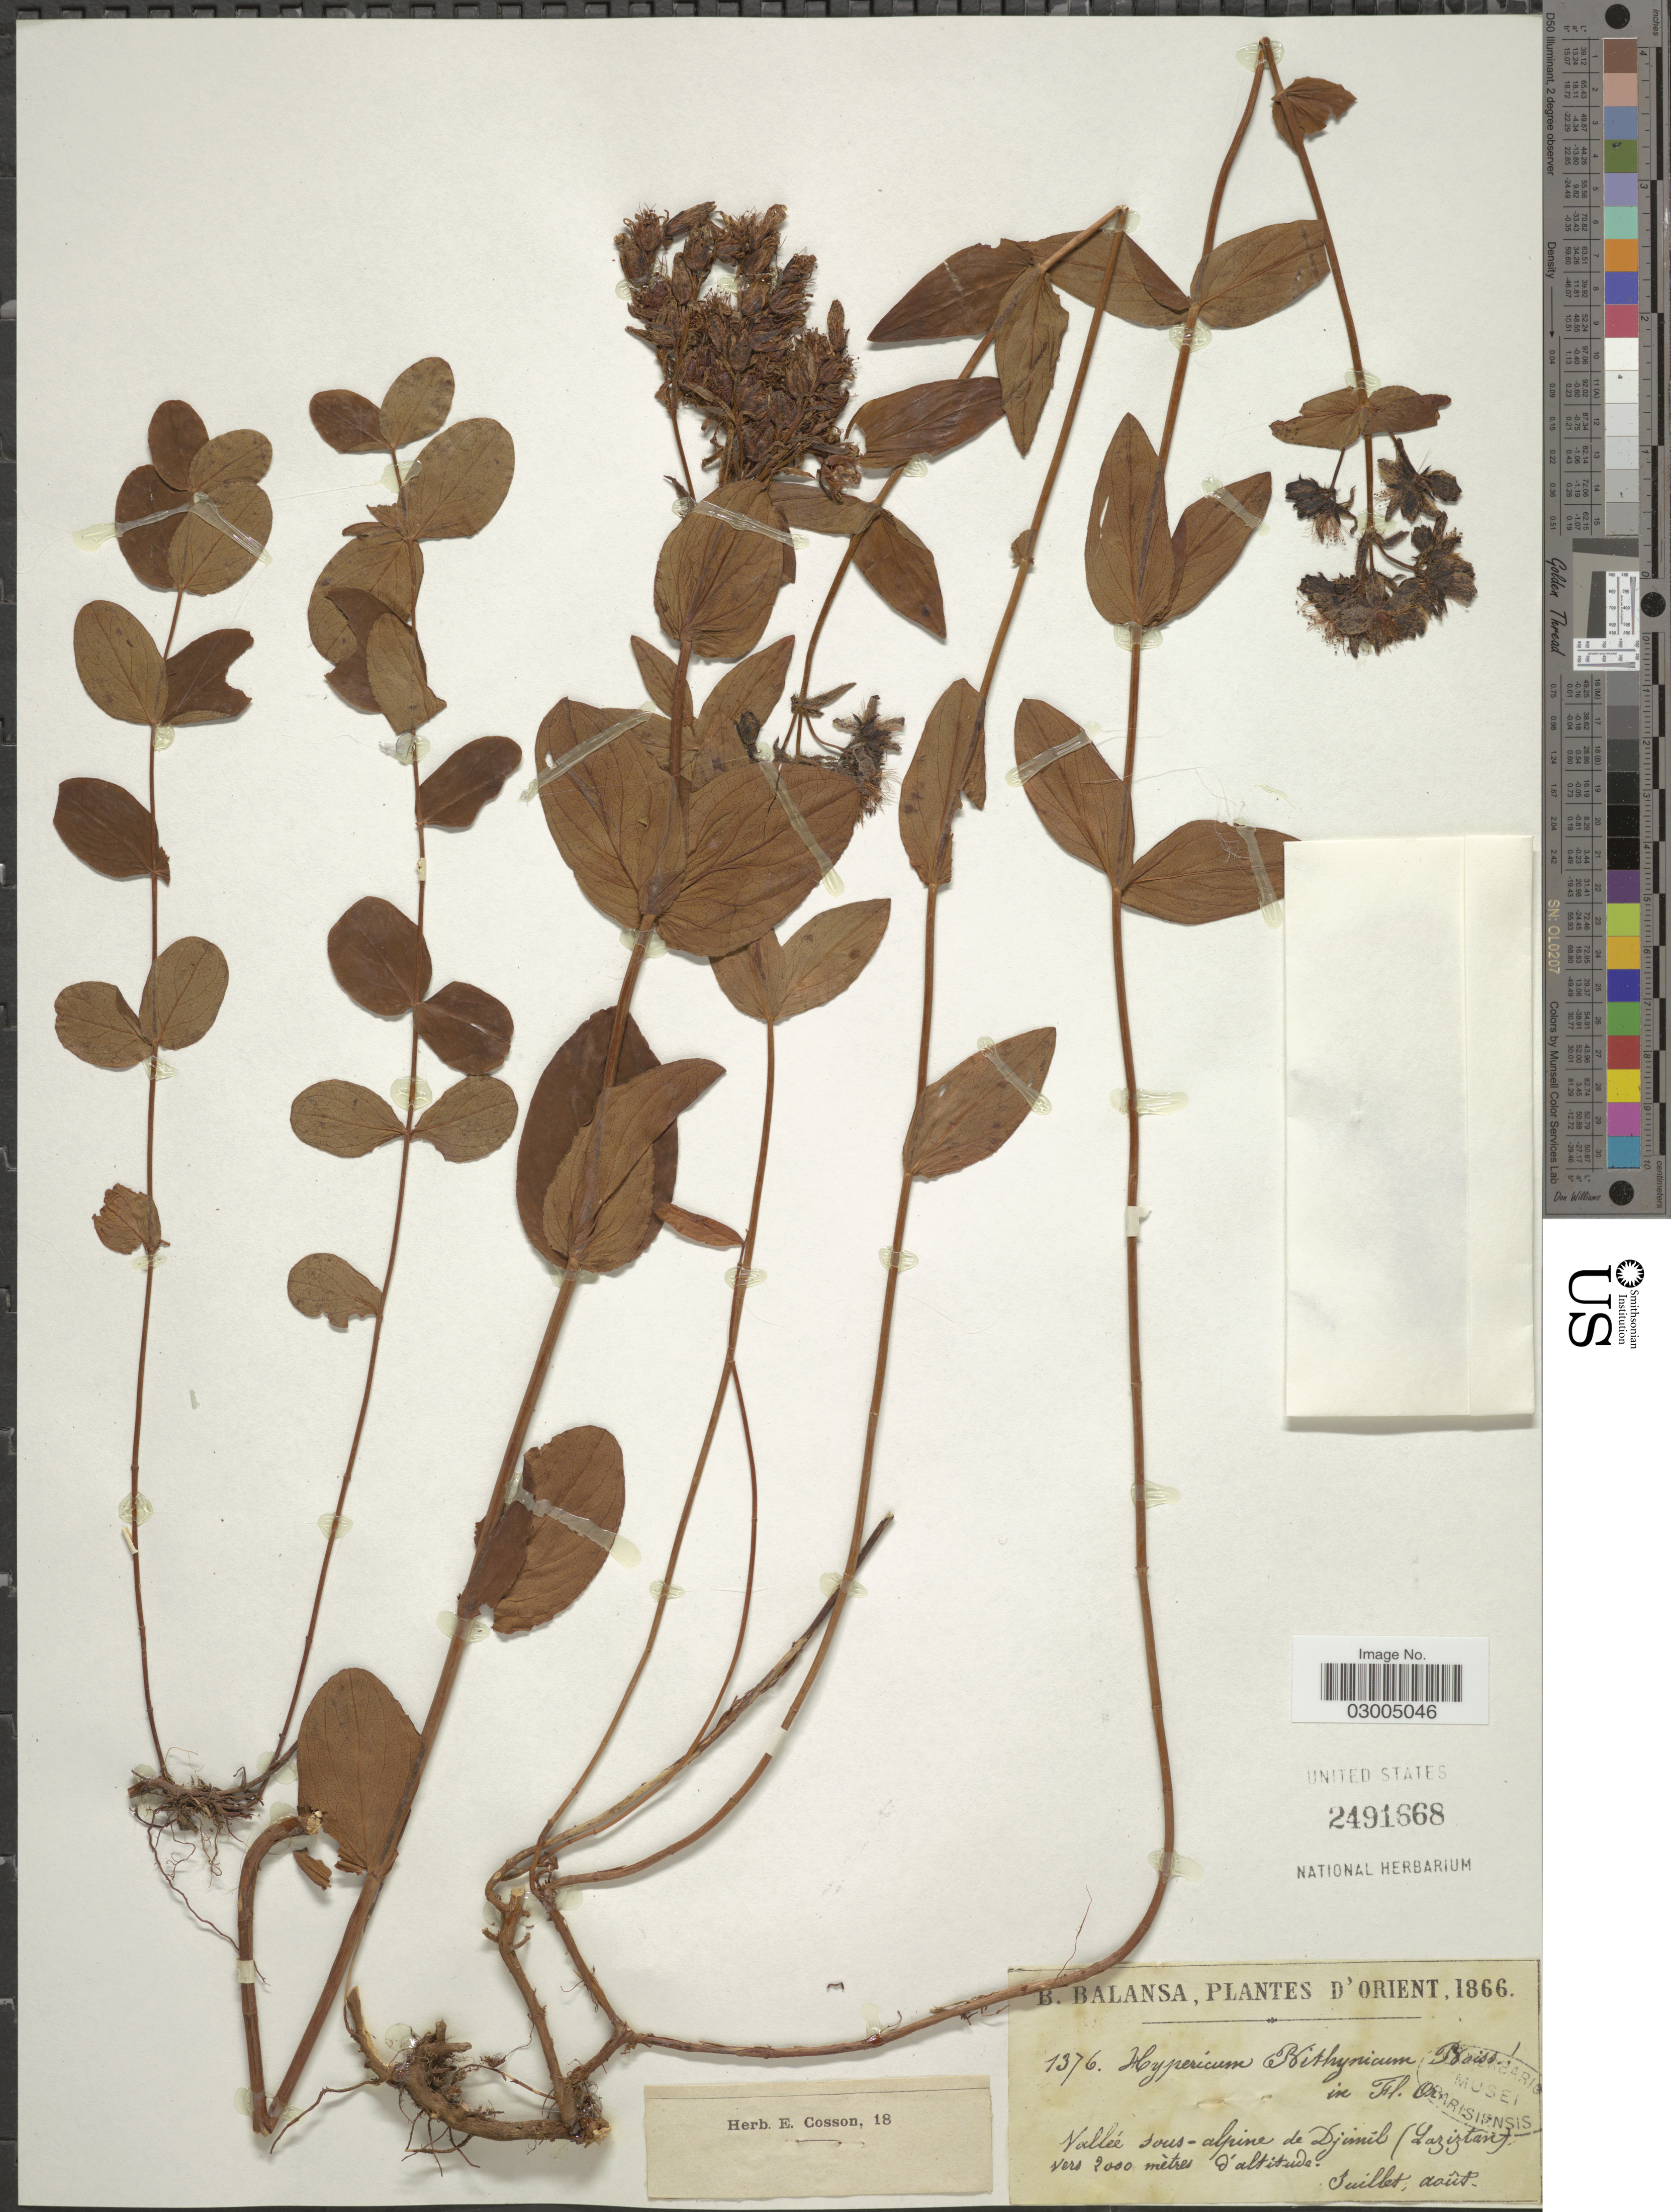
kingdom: Plantae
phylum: Tracheophyta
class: Magnoliopsida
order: Malpighiales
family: Hypericaceae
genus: Hypericum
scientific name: Hypericum bithynicum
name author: Boiss.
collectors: B. Balansa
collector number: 1376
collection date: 1866-07/1866-08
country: Turkey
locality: D'Orient. Valleé sous-alpine de Djimil (Lazistan).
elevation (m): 2000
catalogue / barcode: US 2491668